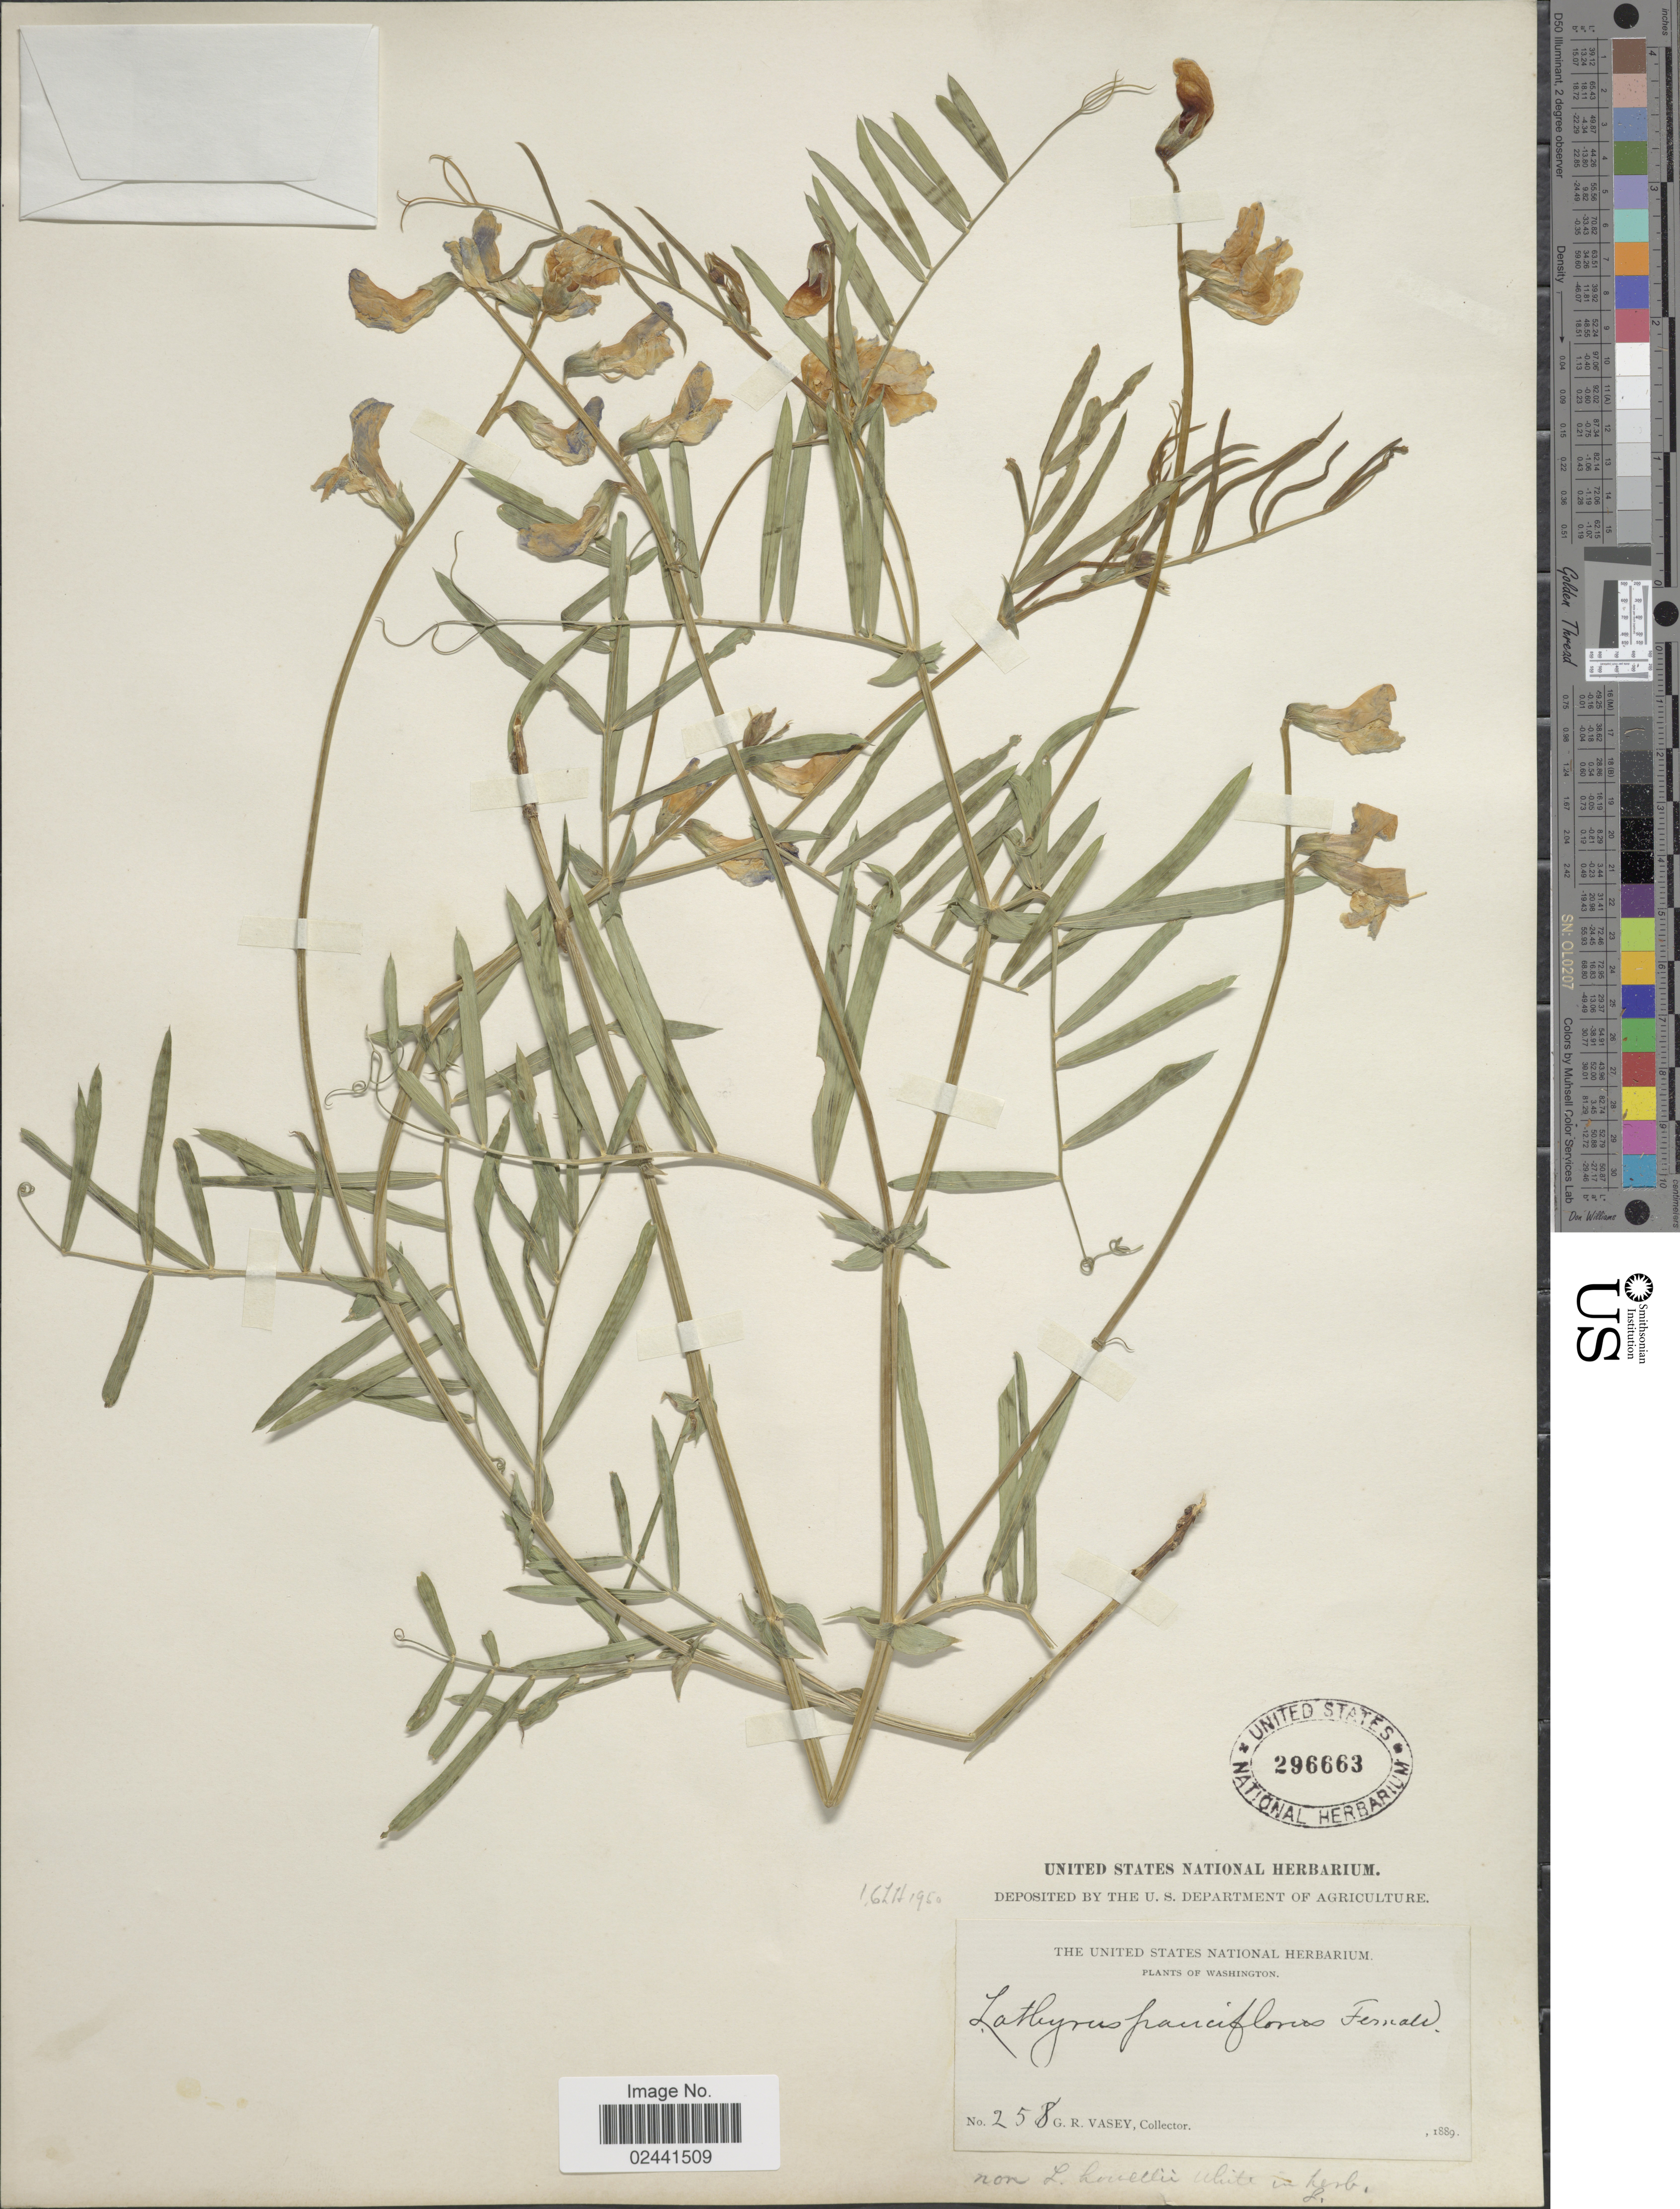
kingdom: Plantae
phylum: Tracheophyta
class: Magnoliopsida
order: Fabales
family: Fabaceae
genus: Lathyrus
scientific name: Lathyrus pauciflorus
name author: Fernald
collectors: G. R. Vasey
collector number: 258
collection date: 1889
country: United States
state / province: Washington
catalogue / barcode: US 296663